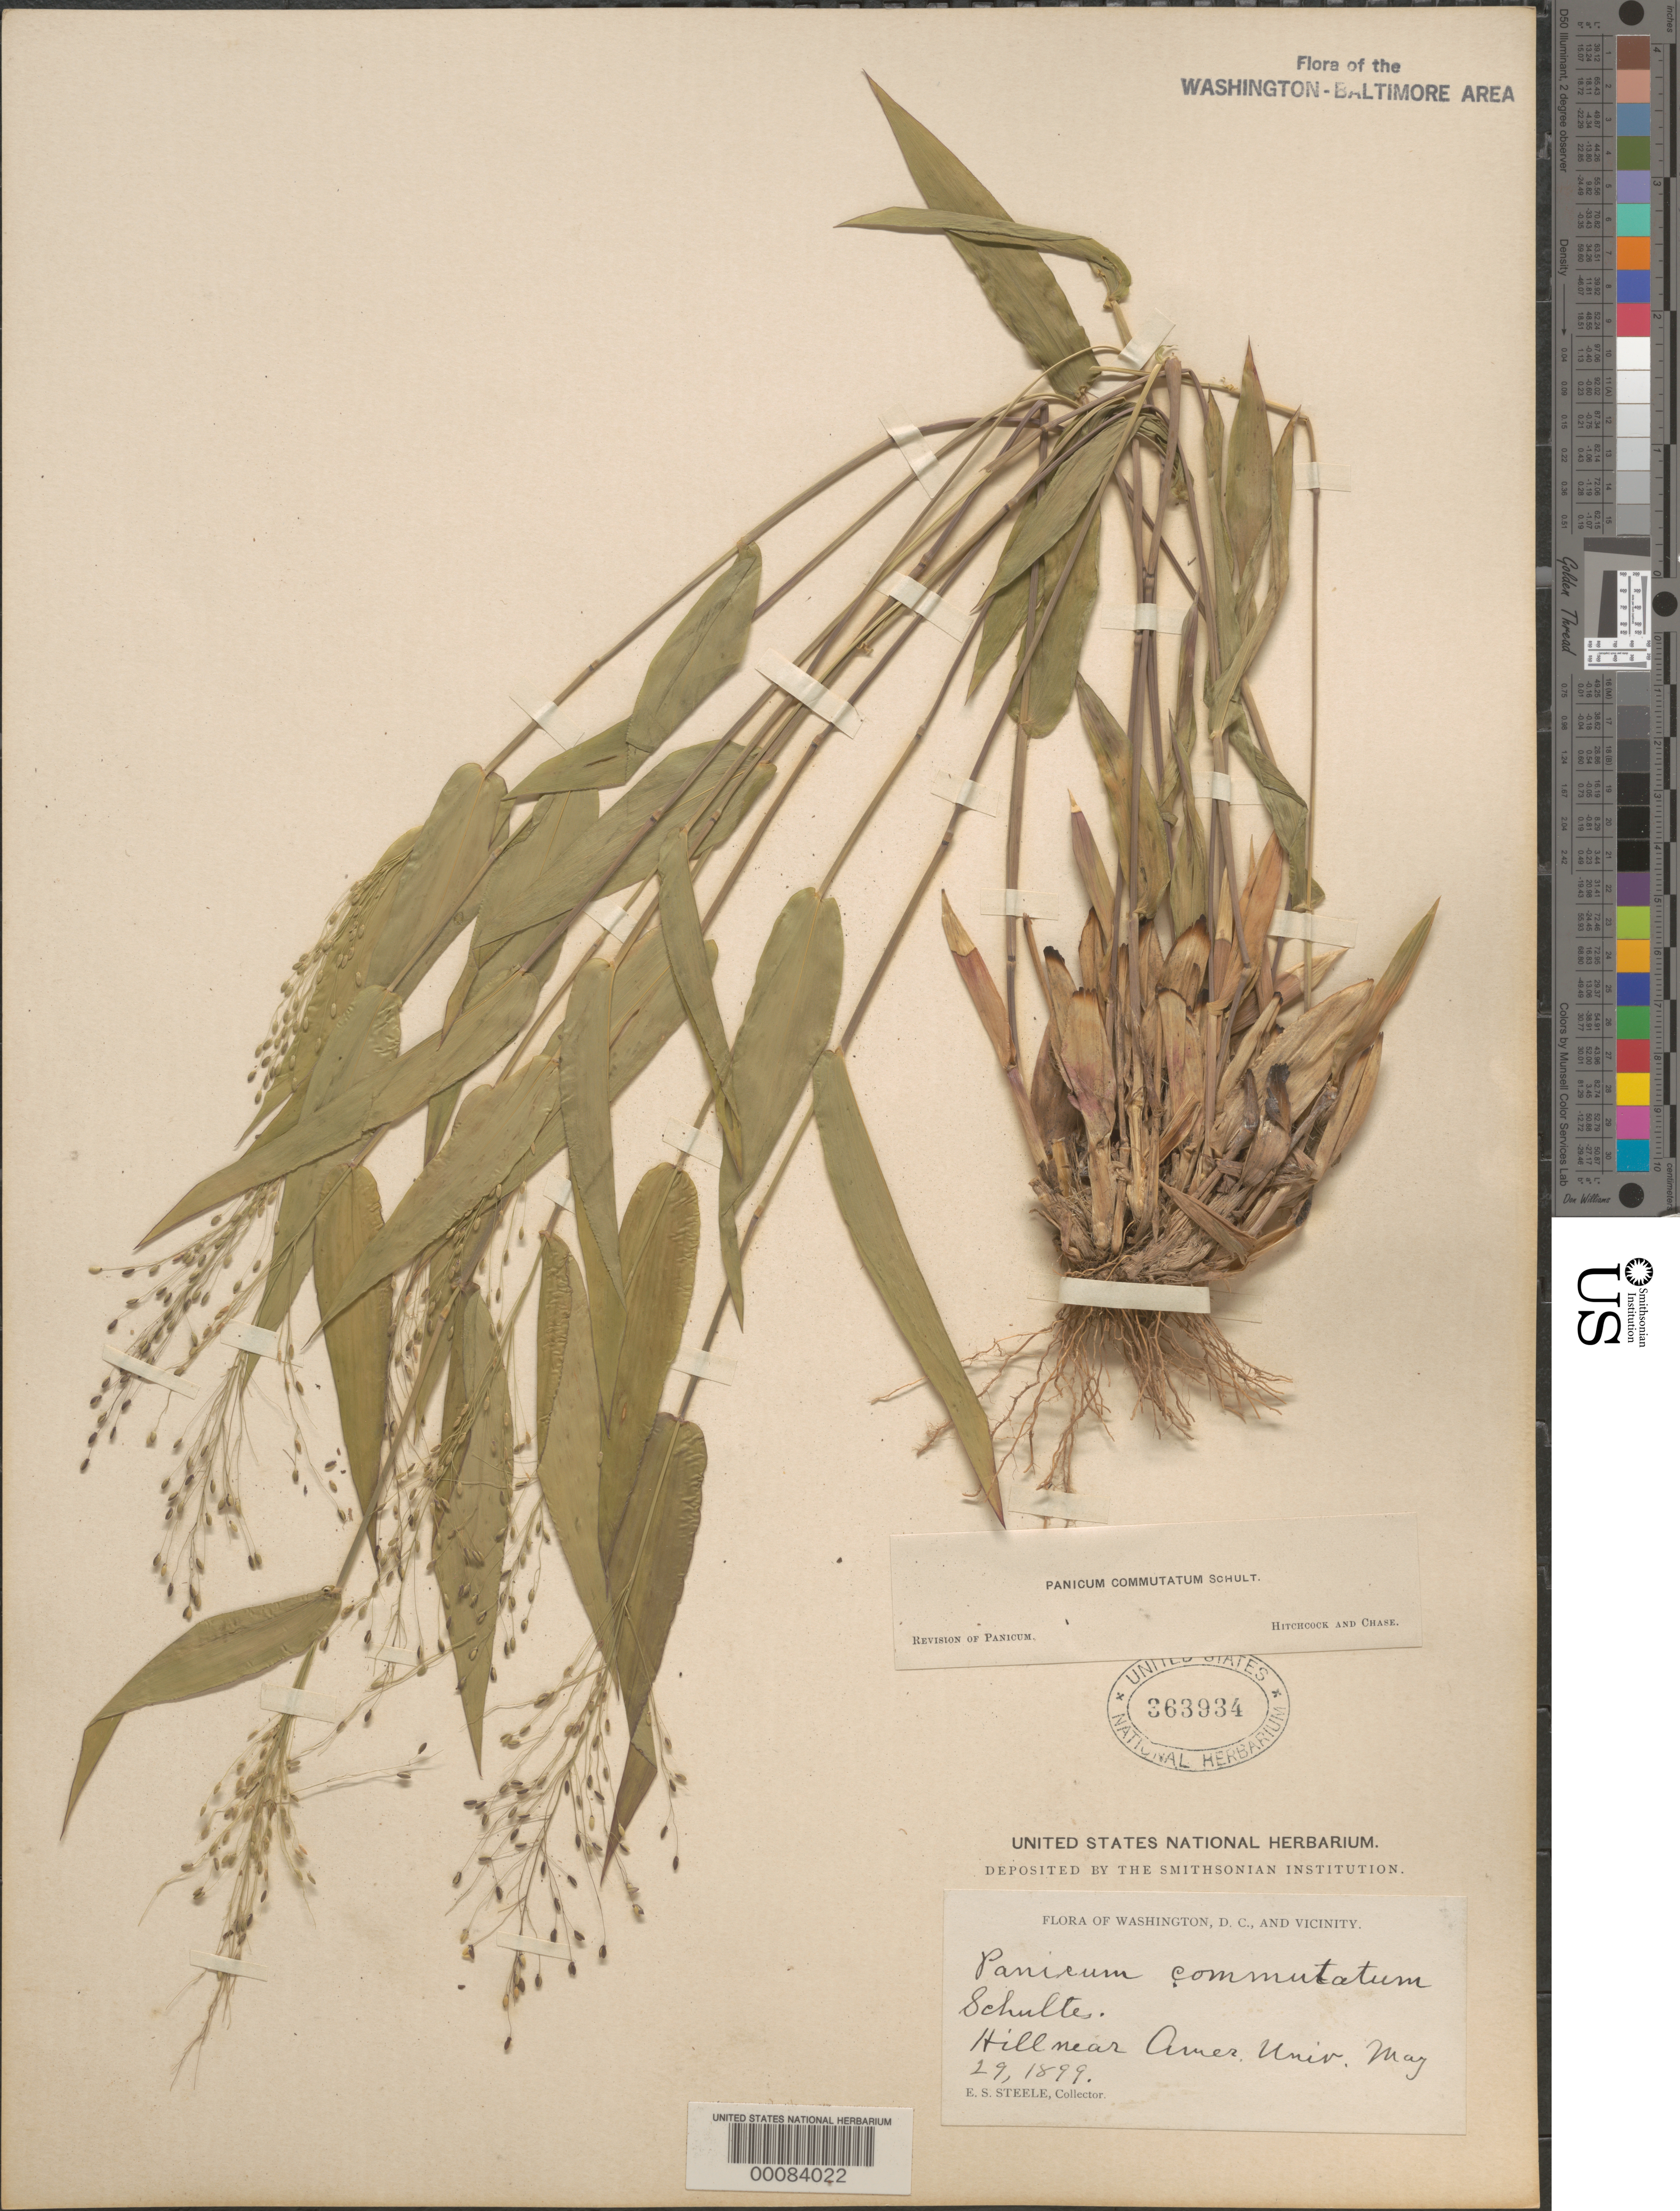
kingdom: Plantae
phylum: Tracheophyta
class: Liliopsida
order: Poales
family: Poaceae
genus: Dichanthelium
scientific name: Dichanthelium commutatum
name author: (Schult.) Gould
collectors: E. Steele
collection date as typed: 29 May 1899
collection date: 1899-05-29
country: United States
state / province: District of Columbia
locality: American University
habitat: Hillside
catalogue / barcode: US 363934